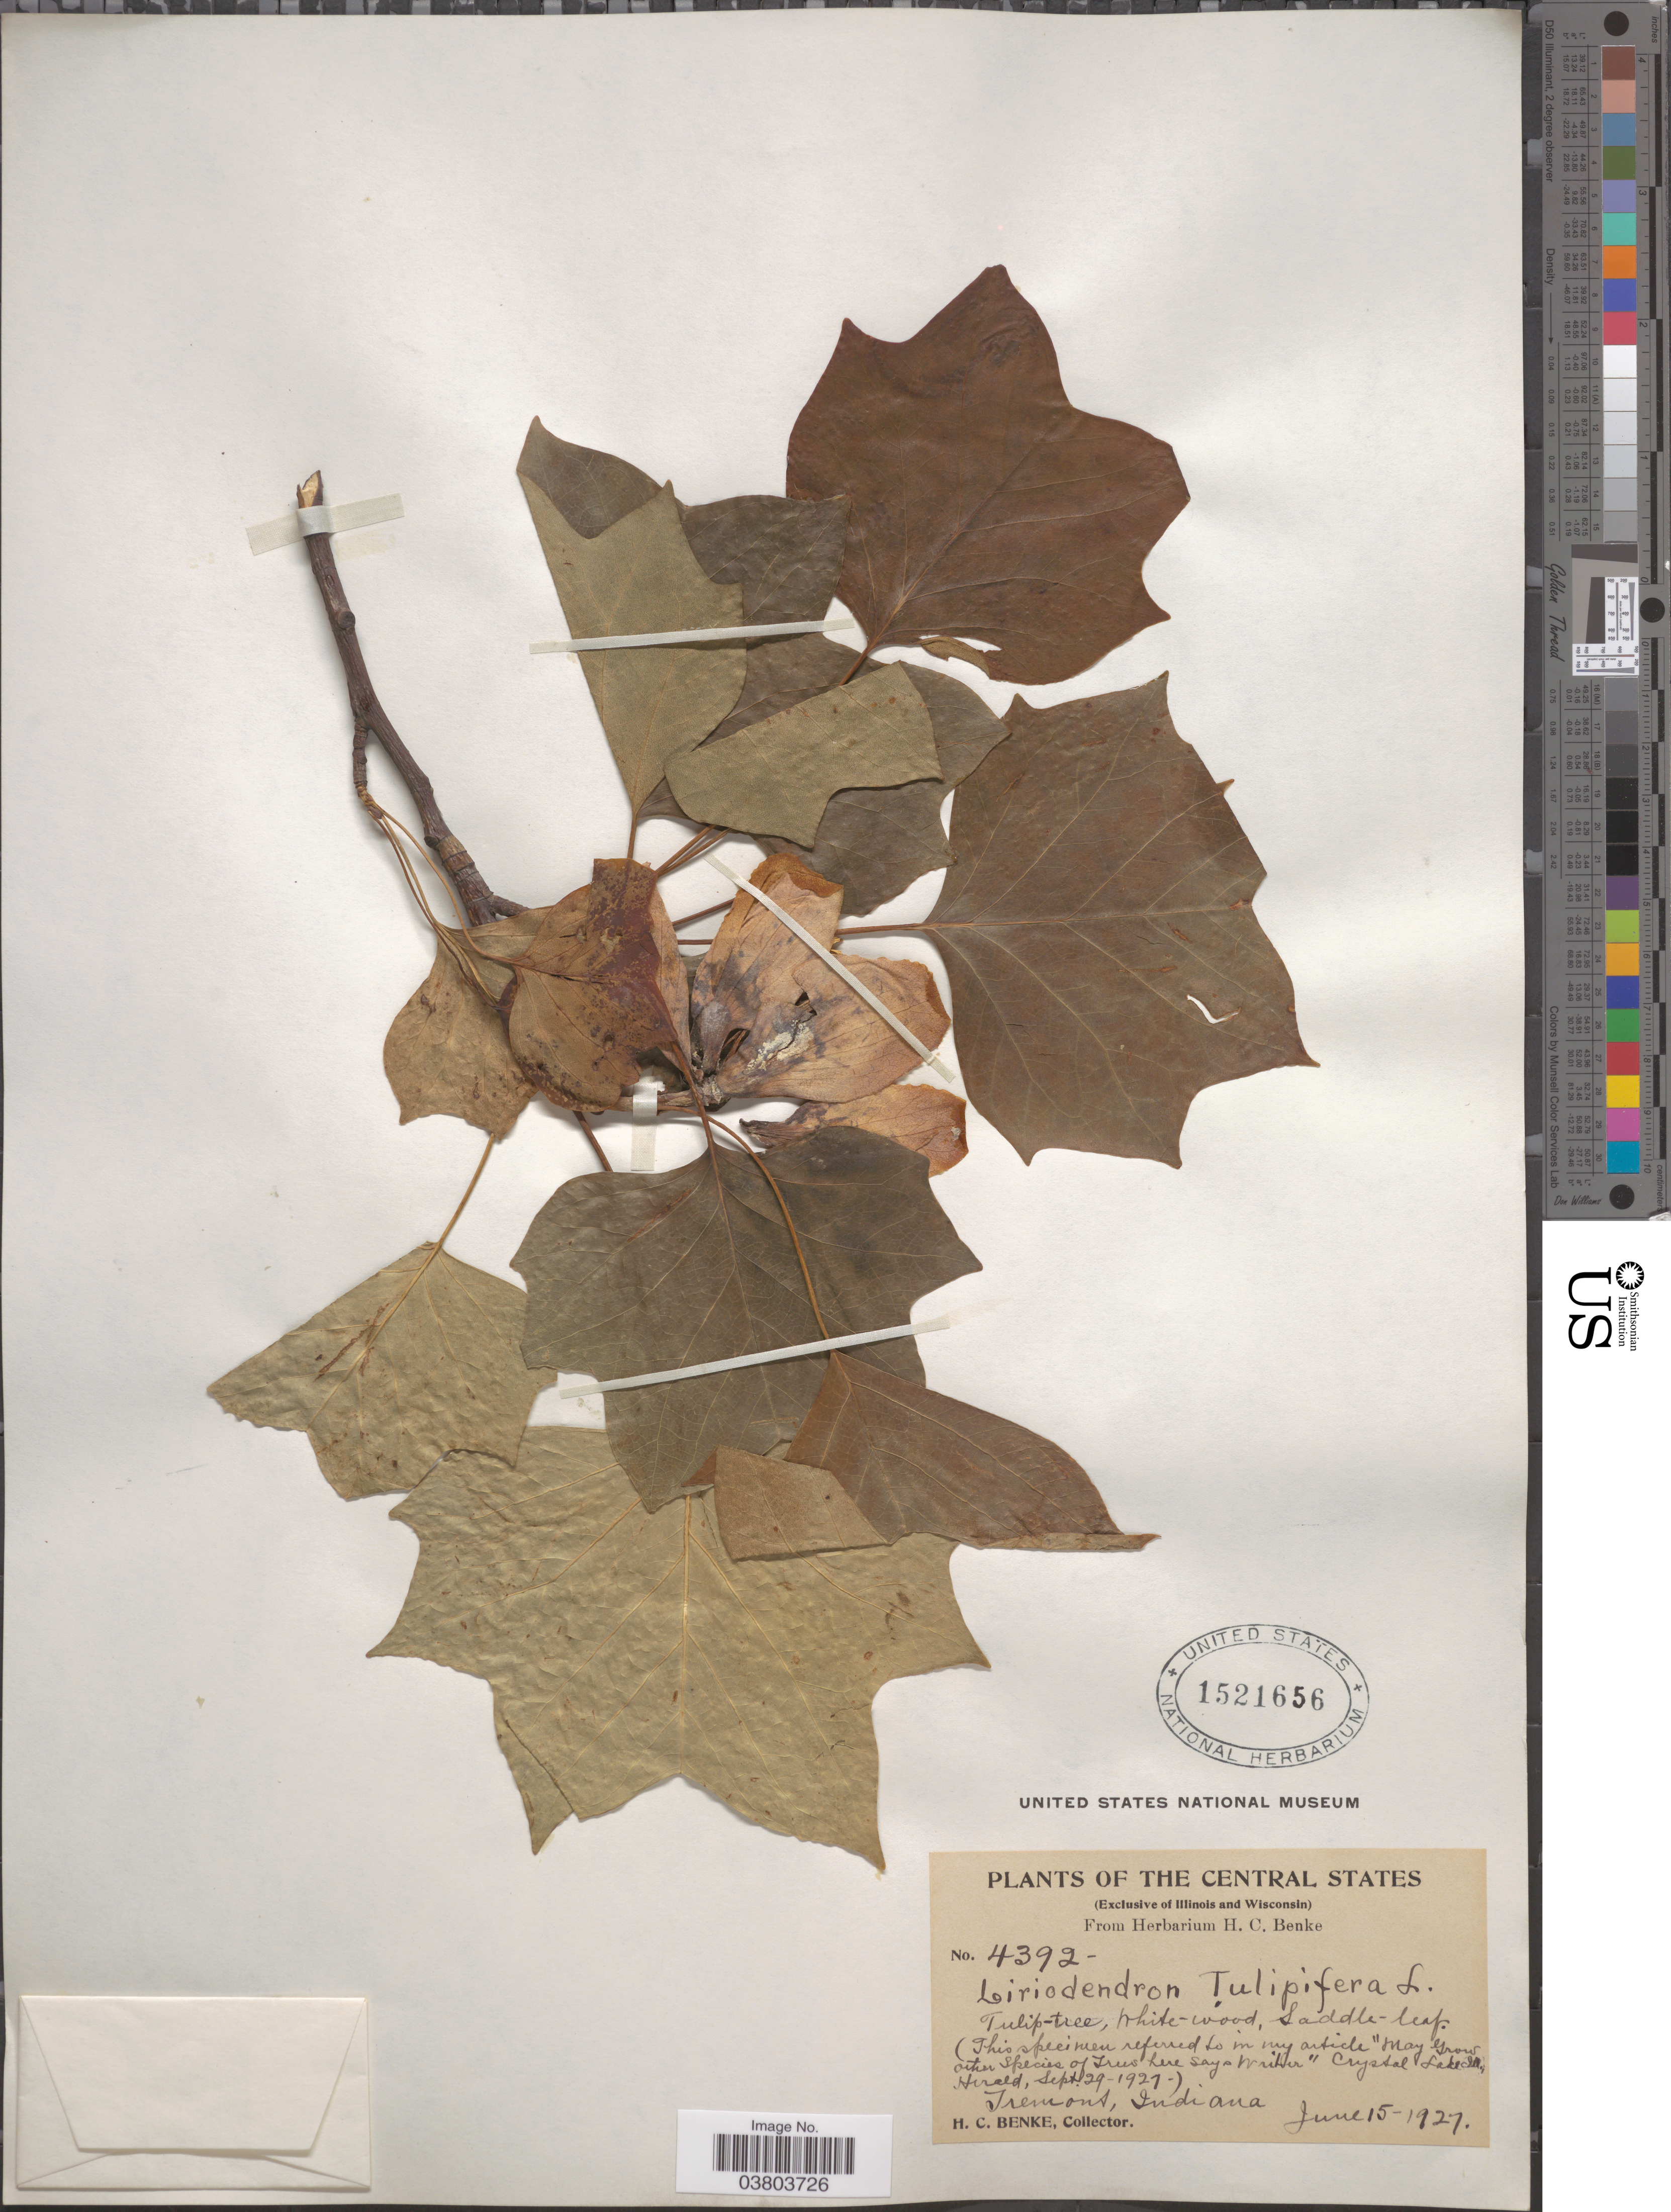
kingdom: Plantae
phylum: Tracheophyta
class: Magnoliopsida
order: Magnoliales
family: Magnoliaceae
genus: Liriodendron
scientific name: Liriodendron tulipifera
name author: L.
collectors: H. Benke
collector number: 4392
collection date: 1927-06-15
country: United States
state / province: Indiana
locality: The Central States. Tremont.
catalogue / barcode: US 1521656